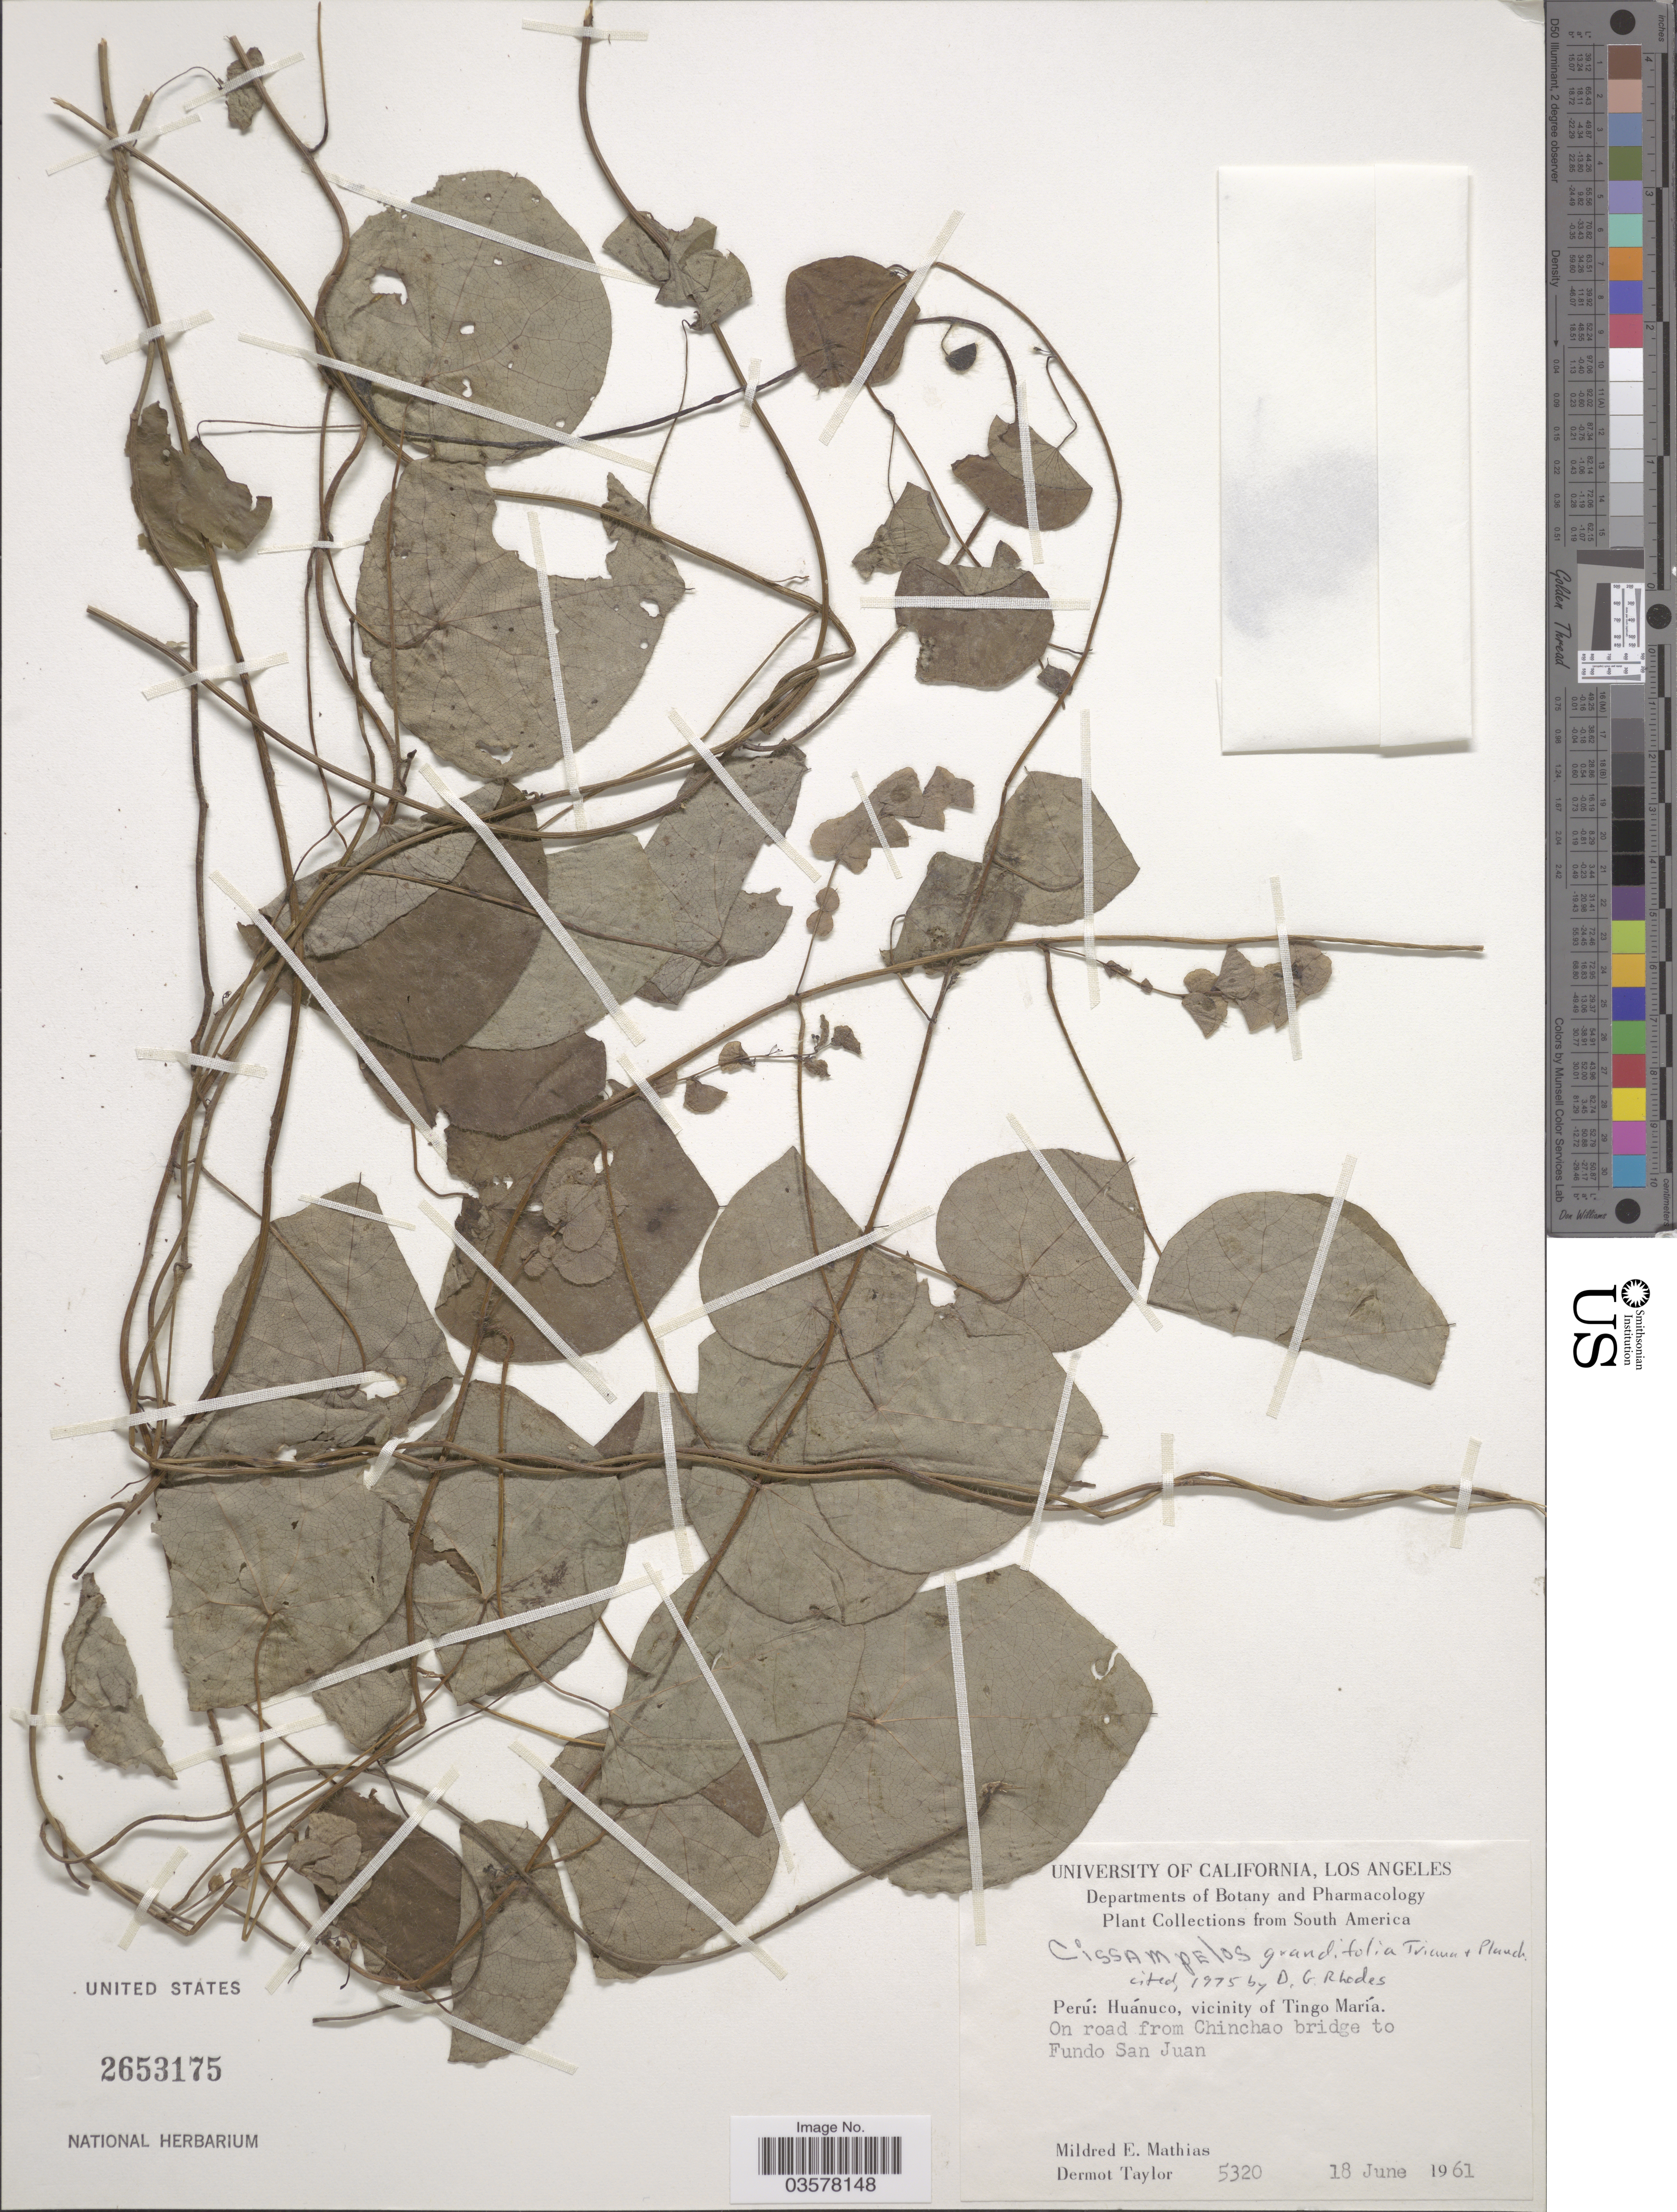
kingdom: Plantae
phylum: Tracheophyta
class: Magnoliopsida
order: Ranunculales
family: Menispermaceae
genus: Cissampelos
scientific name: Cissampelos grandifolia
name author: Triana & Planch.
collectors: M. E. Mathias & D. Taylor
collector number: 5320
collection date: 1961-06-18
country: Peru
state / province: Huánuco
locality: Vicinity of Tingo María. On road from Chinchao bridge to Fundo San Juan.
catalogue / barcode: US 2653175